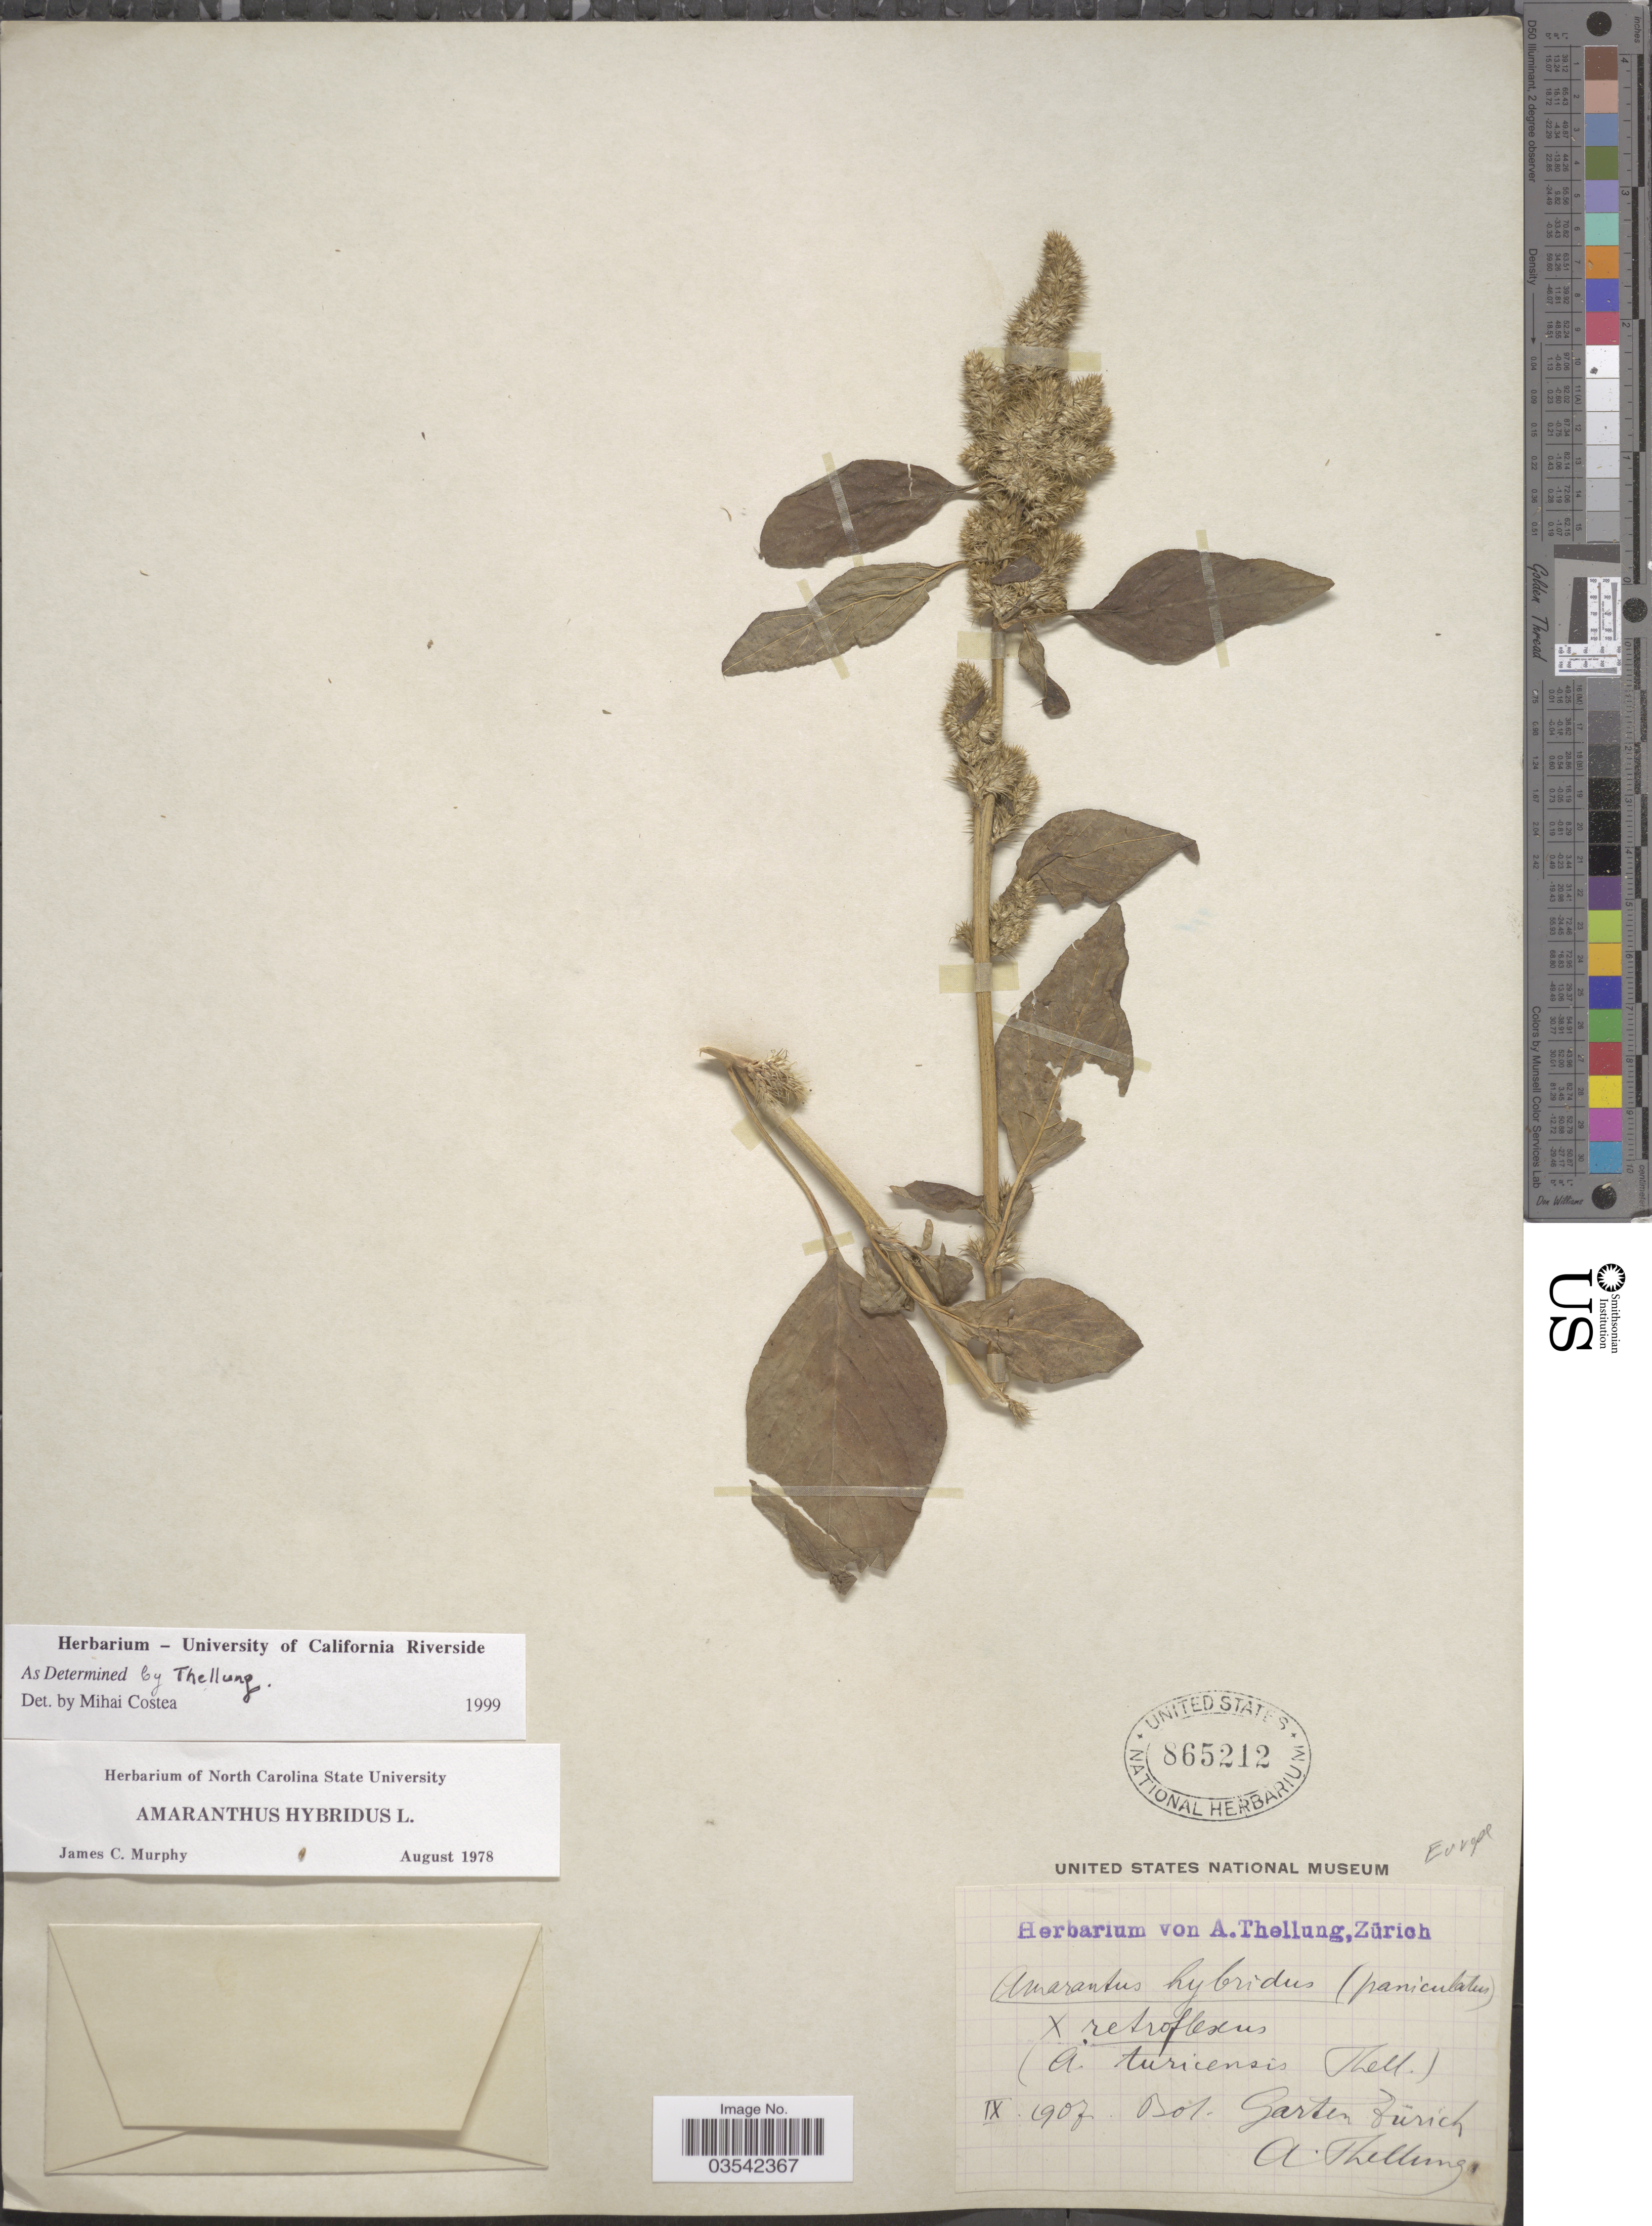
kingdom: Plantae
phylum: Tracheophyta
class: Magnoliopsida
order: Caryophyllales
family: Amaranthaceae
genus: Amaranthus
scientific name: Amaranthus hybridus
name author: L.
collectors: A. Thellung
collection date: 1907-09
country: Switzerland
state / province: Zurich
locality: Bot. Garten Zürich.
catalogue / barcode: US 865212